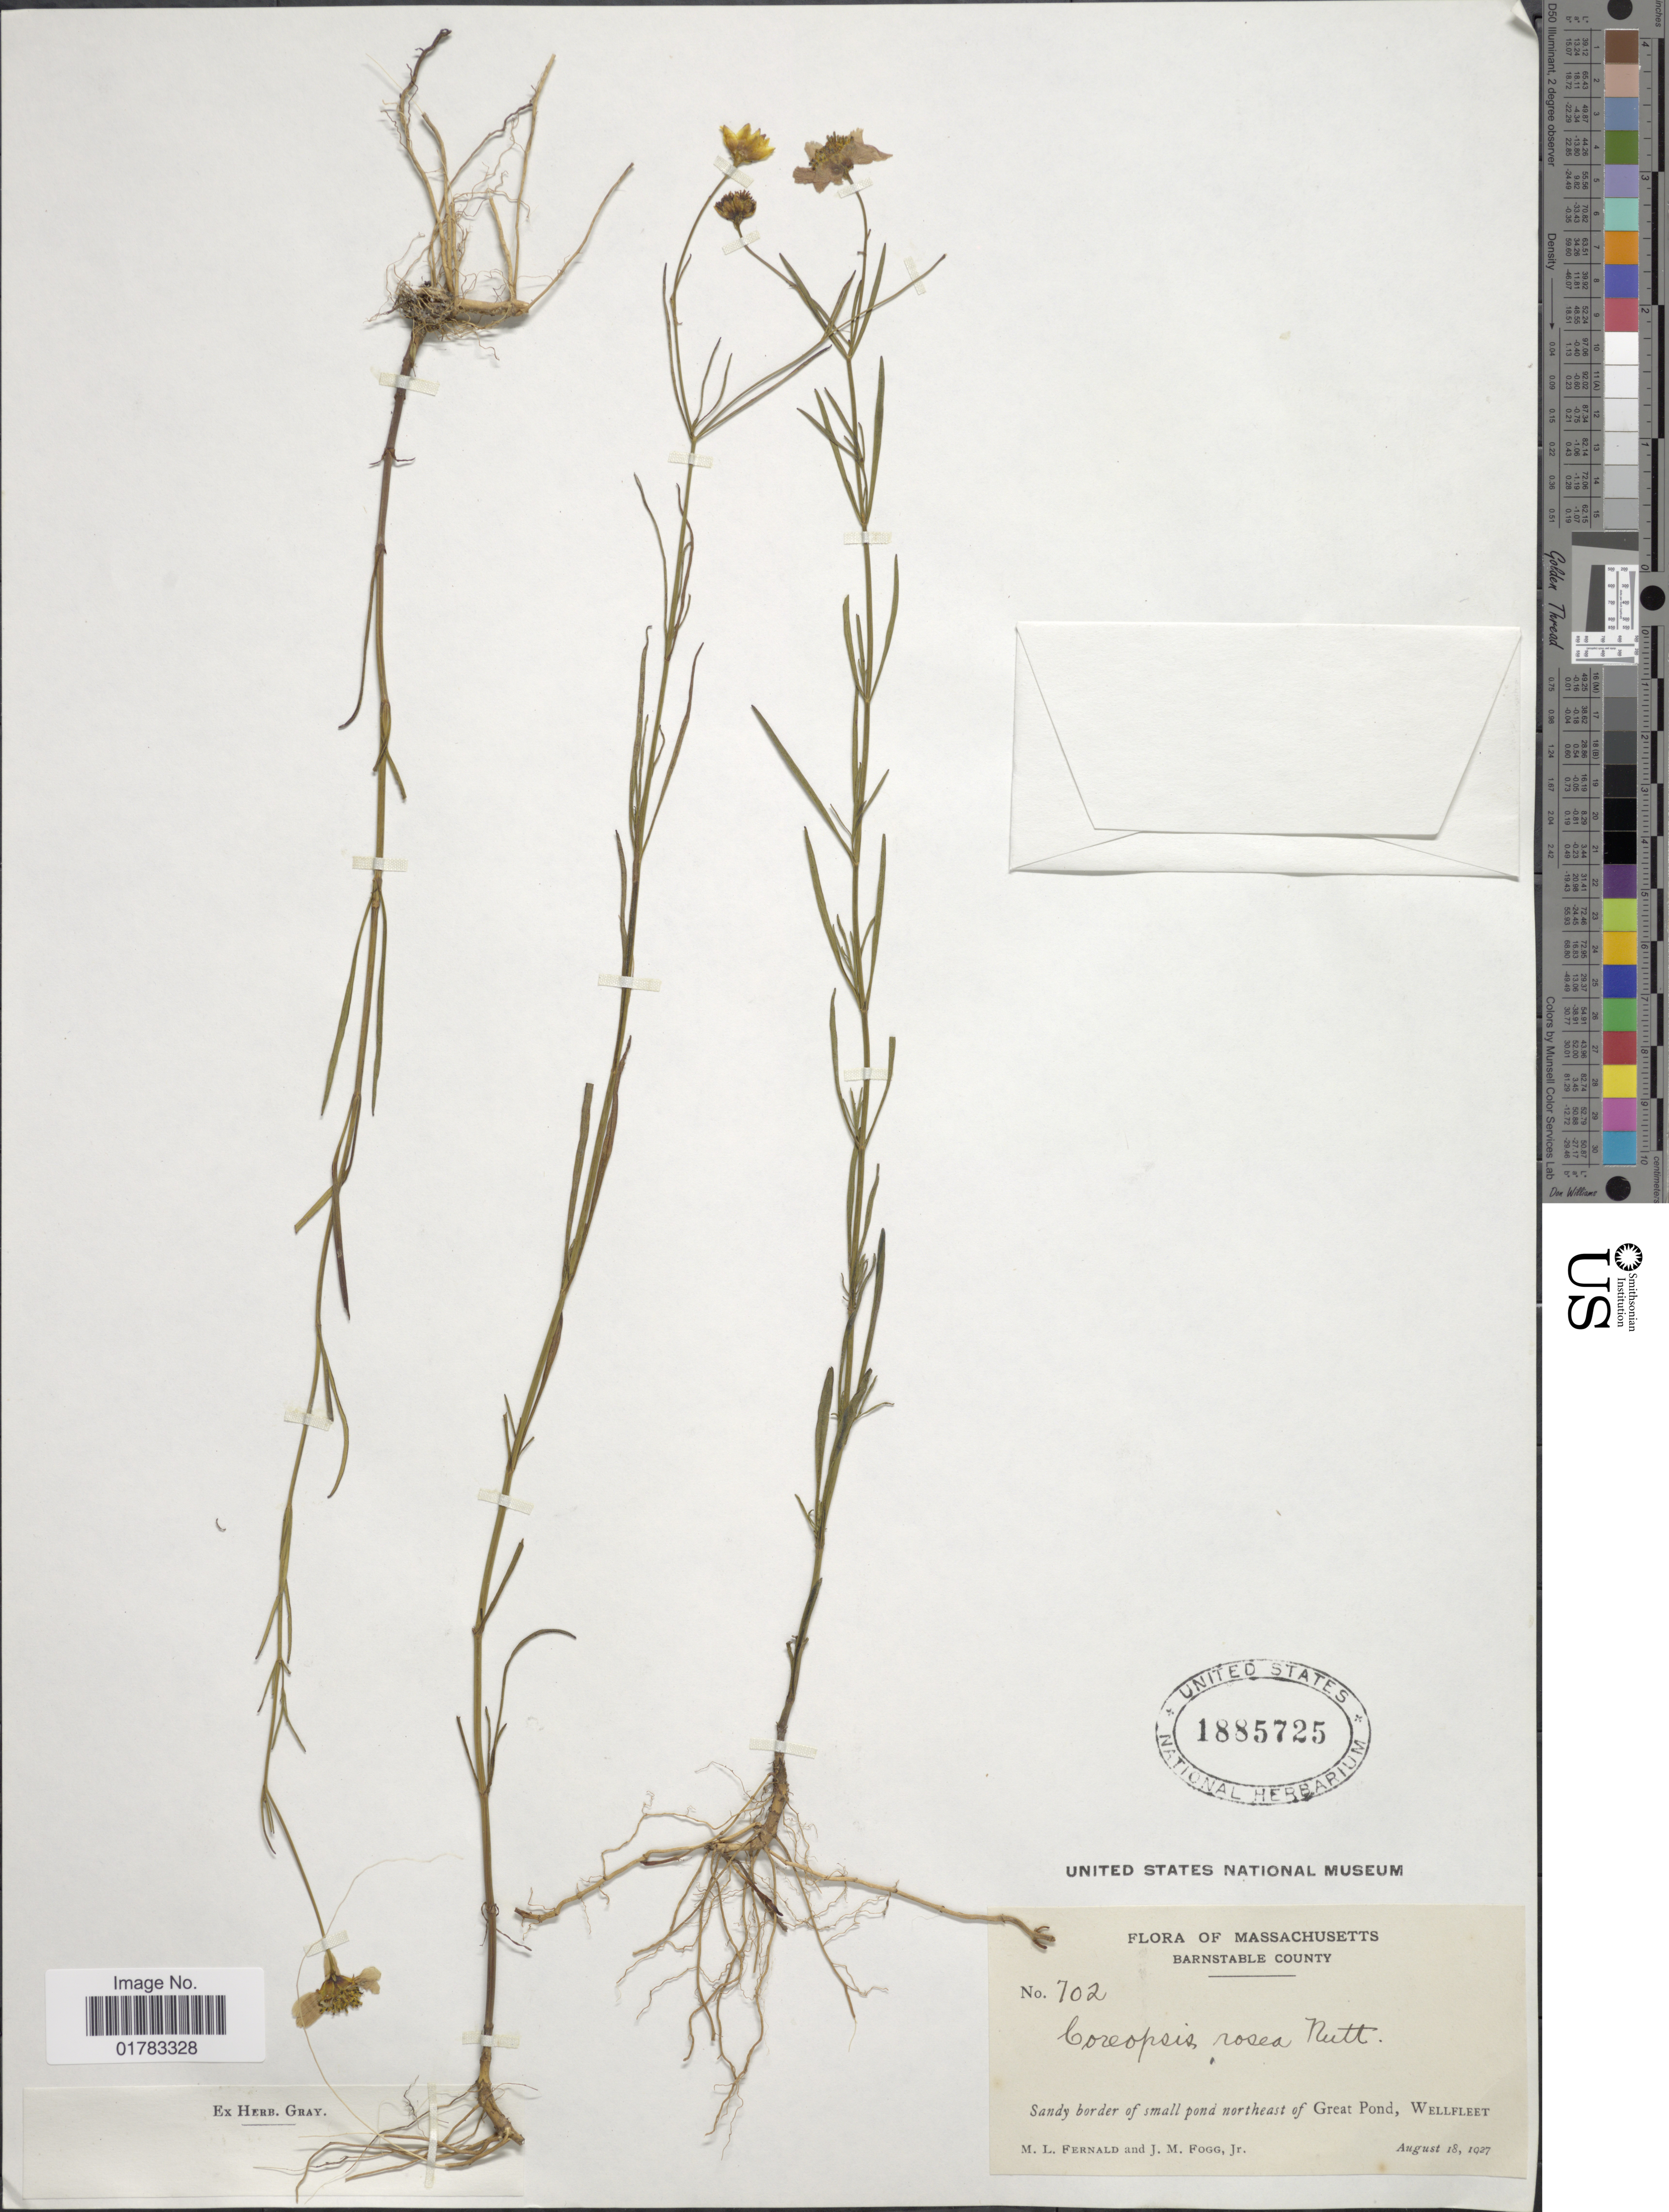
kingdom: Plantae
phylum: Tracheophyta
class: Magnoliopsida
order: Asterales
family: Asteraceae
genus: Coreopsis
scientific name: Coreopsis rosea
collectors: M. L. Fernald & J. Fogg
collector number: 702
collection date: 1927-08-18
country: United States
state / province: Massachusetts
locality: Barnstable County, sandy border of small pond northeast of Great Pond, Wllfleet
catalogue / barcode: US 1885725